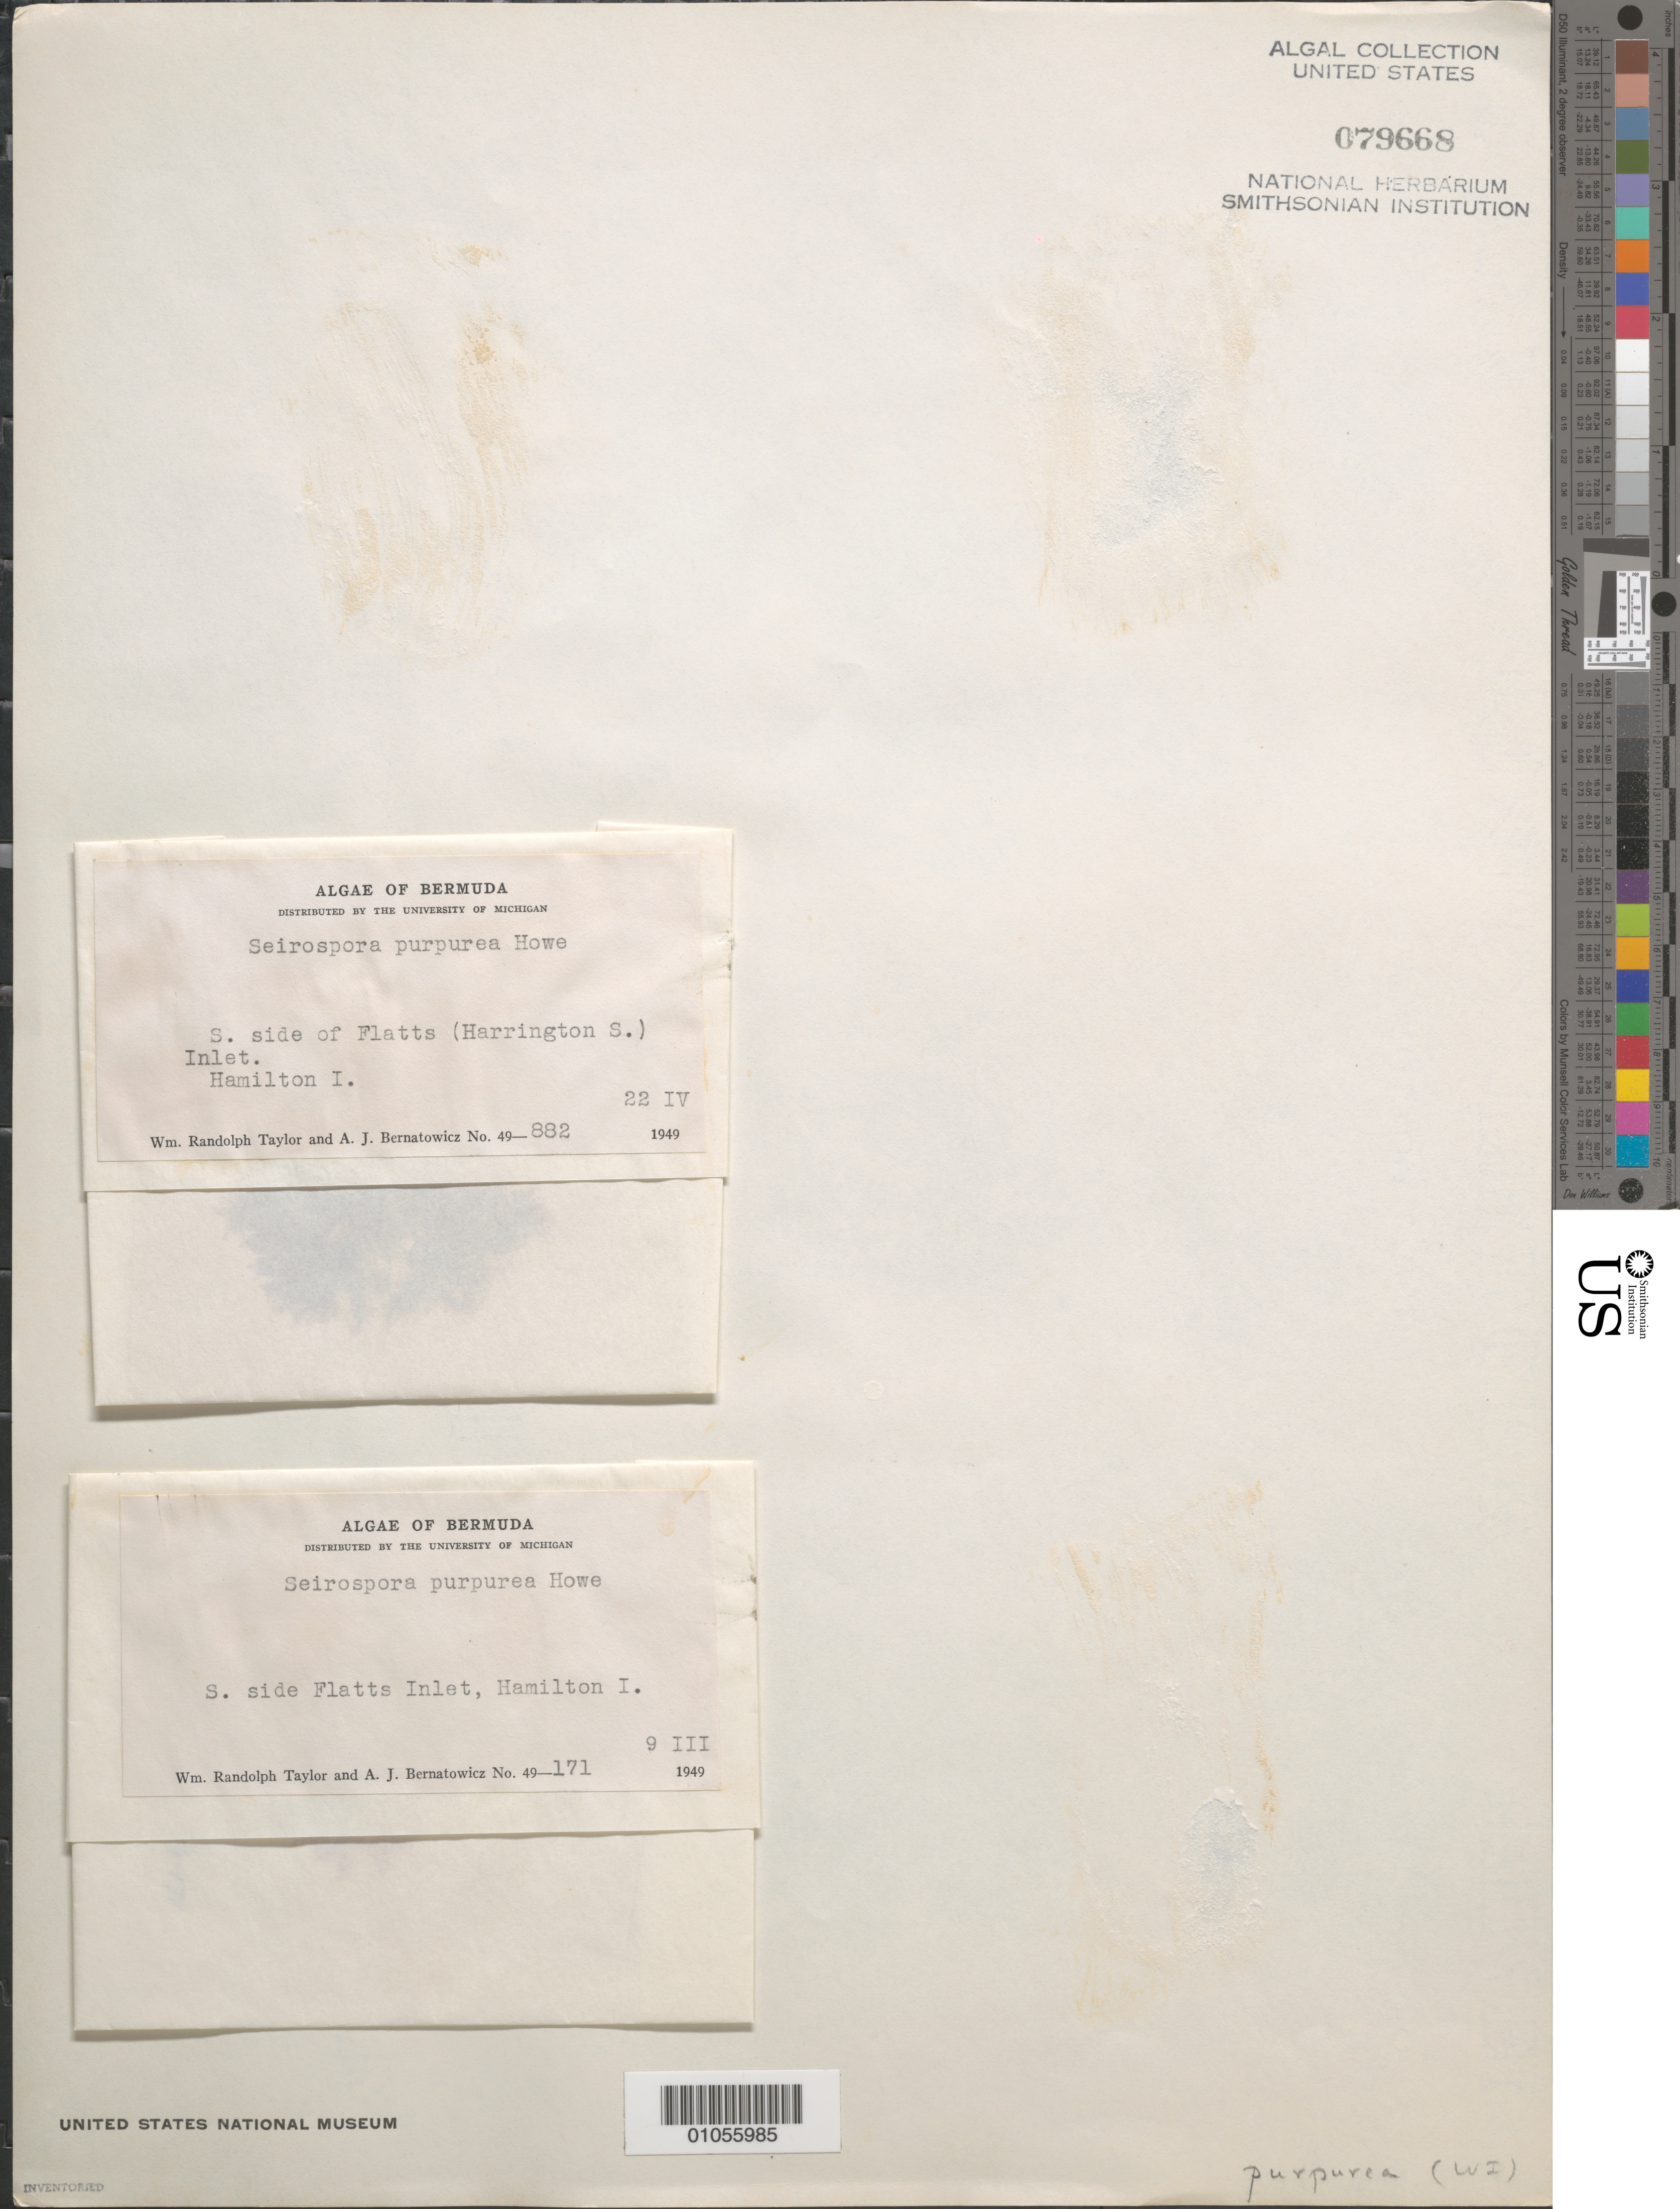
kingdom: Plantae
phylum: Rhodophyta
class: Florideophyceae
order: Ceramiales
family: Callithamniaceae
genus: Seirospora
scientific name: Seirospora purpurea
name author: M. Howe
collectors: W. R. Taylor & A. Bernatowicz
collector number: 49-171 & 49-882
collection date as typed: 09 Mar 1949 and 22 Apr 1949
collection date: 1949-03-09,1949-04-22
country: Bermuda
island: Bermuda Island (Hamilton Island)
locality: Flatts Inlet (south side), Harrington Sound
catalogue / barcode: US 79668